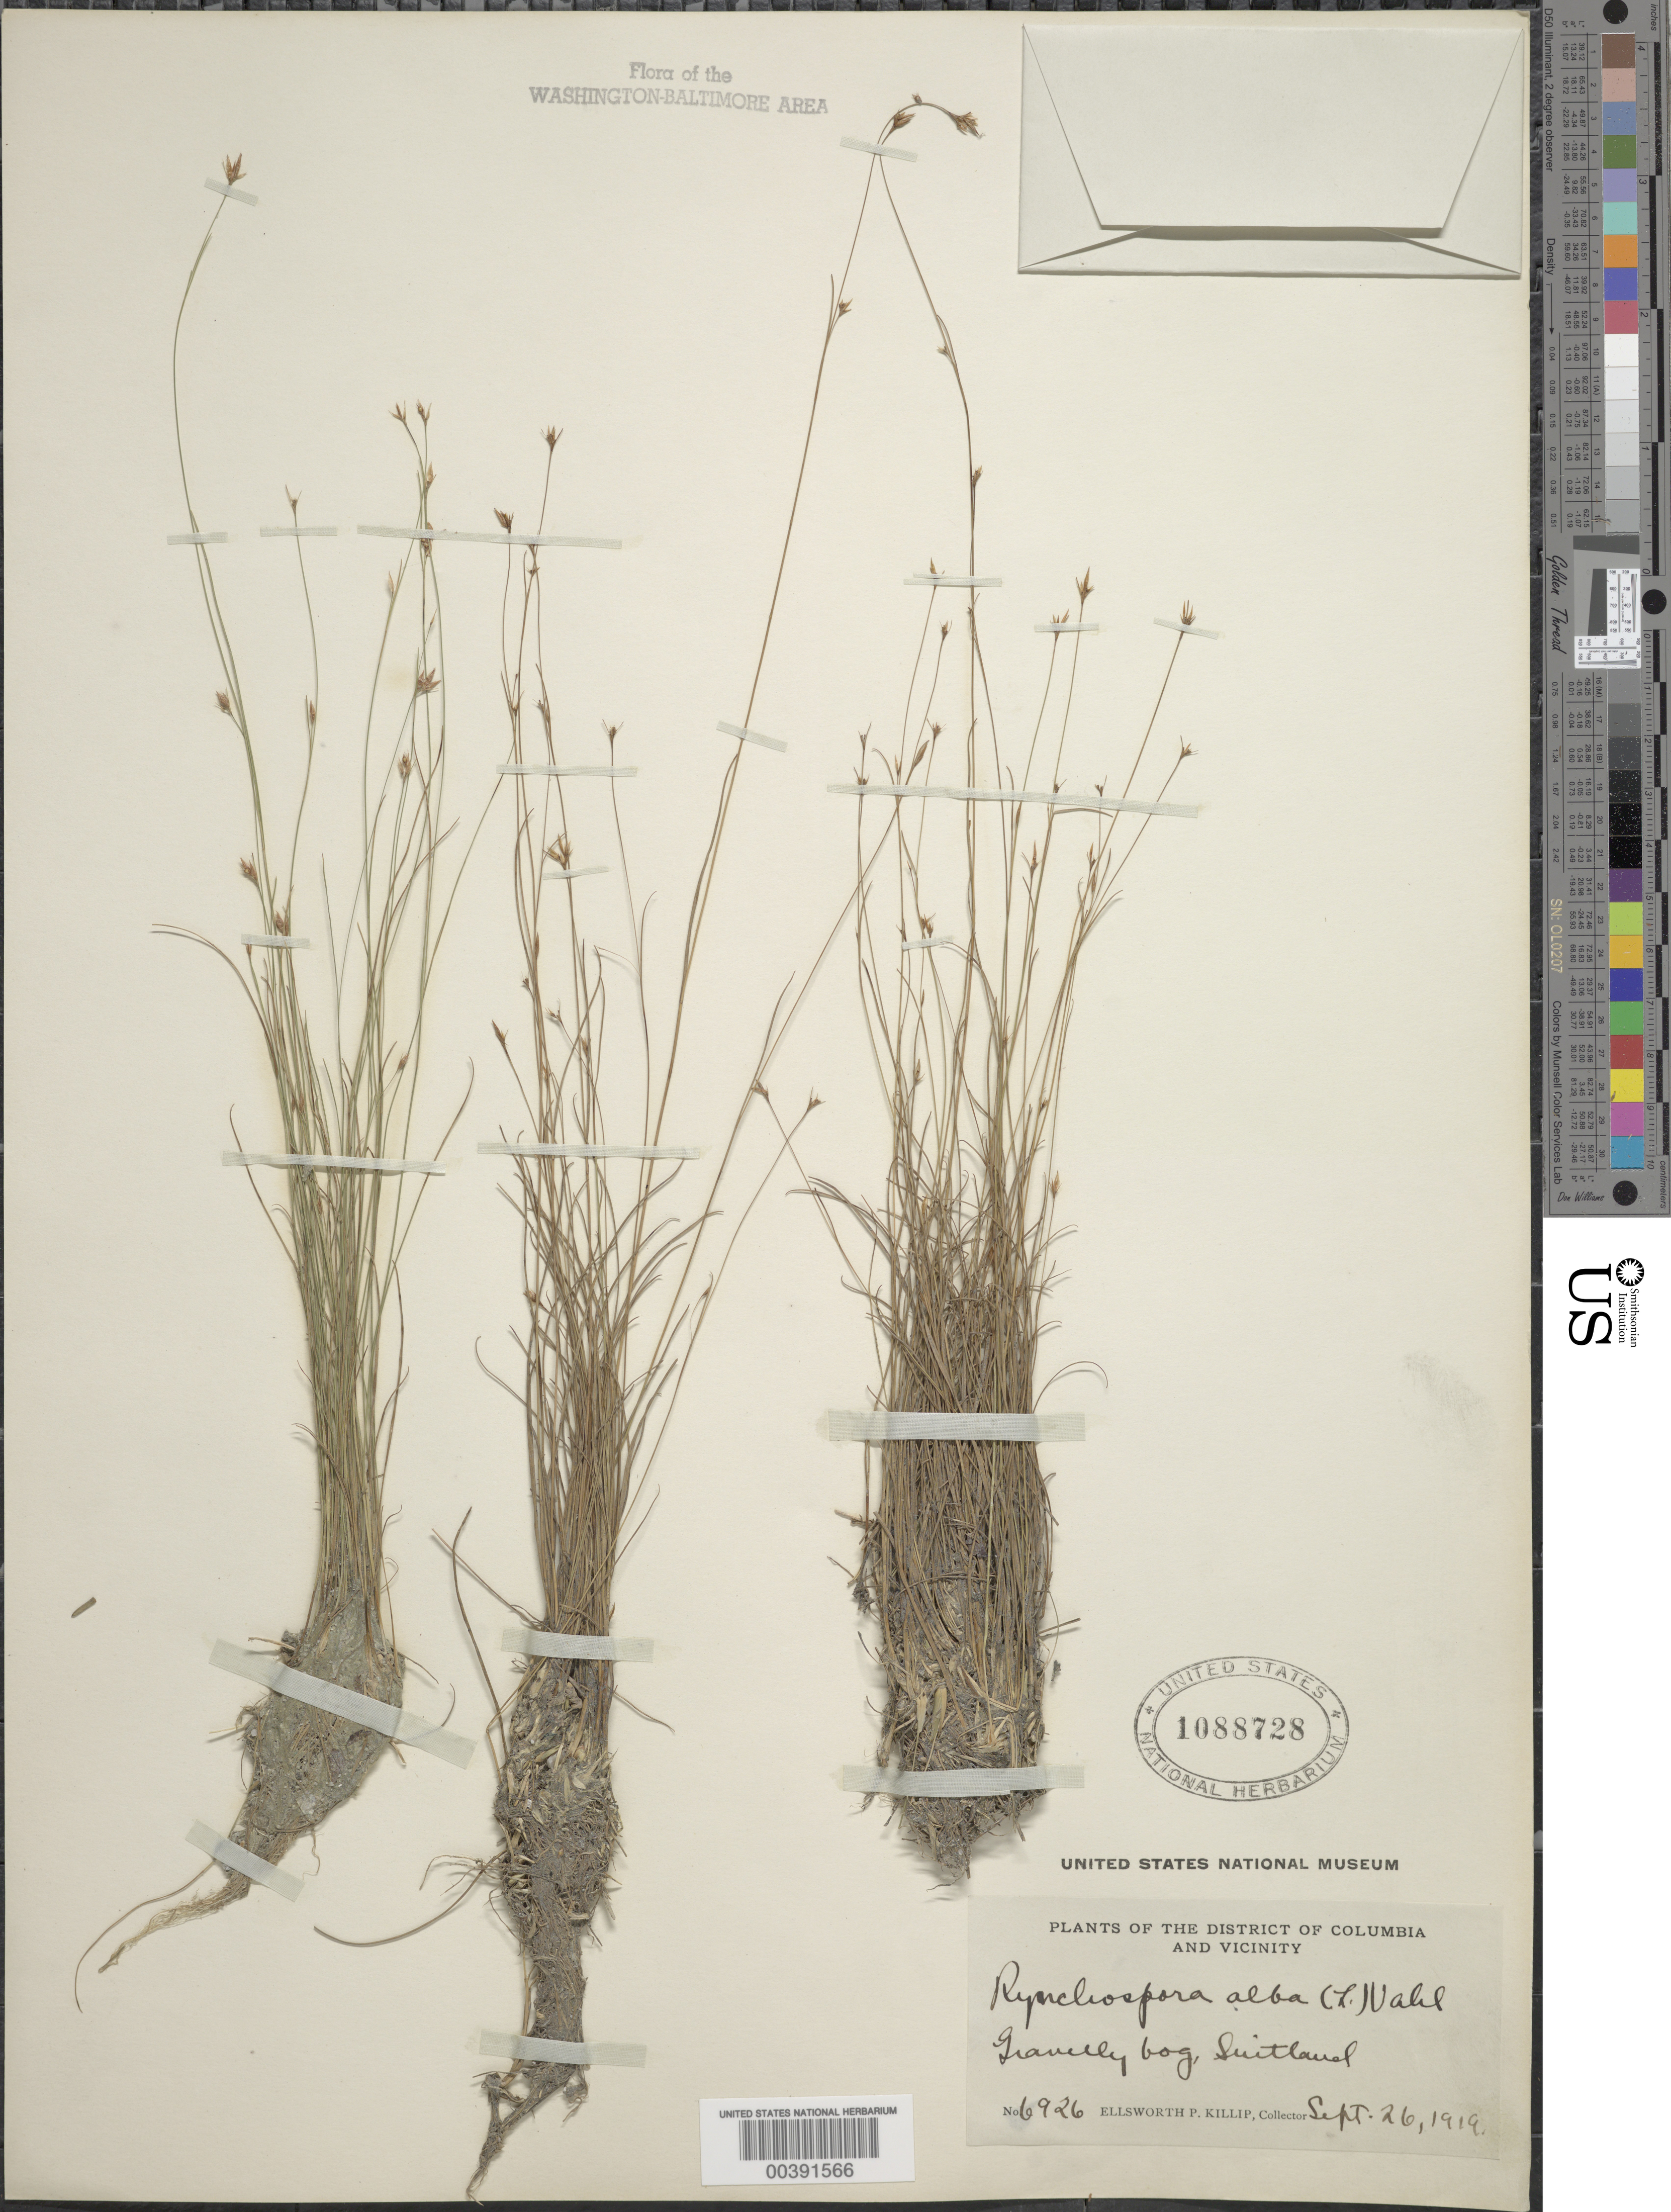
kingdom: Plantae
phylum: Tracheophyta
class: Liliopsida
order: Poales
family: Cyperaceae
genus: Rhynchospora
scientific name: Rhynchospora alba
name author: (L.) Vahl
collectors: E. P. Killip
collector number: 6926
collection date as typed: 26 Sep 1919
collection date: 1919-09-26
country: United States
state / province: Maryland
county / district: Prince George's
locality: Suitland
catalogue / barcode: US 1088728